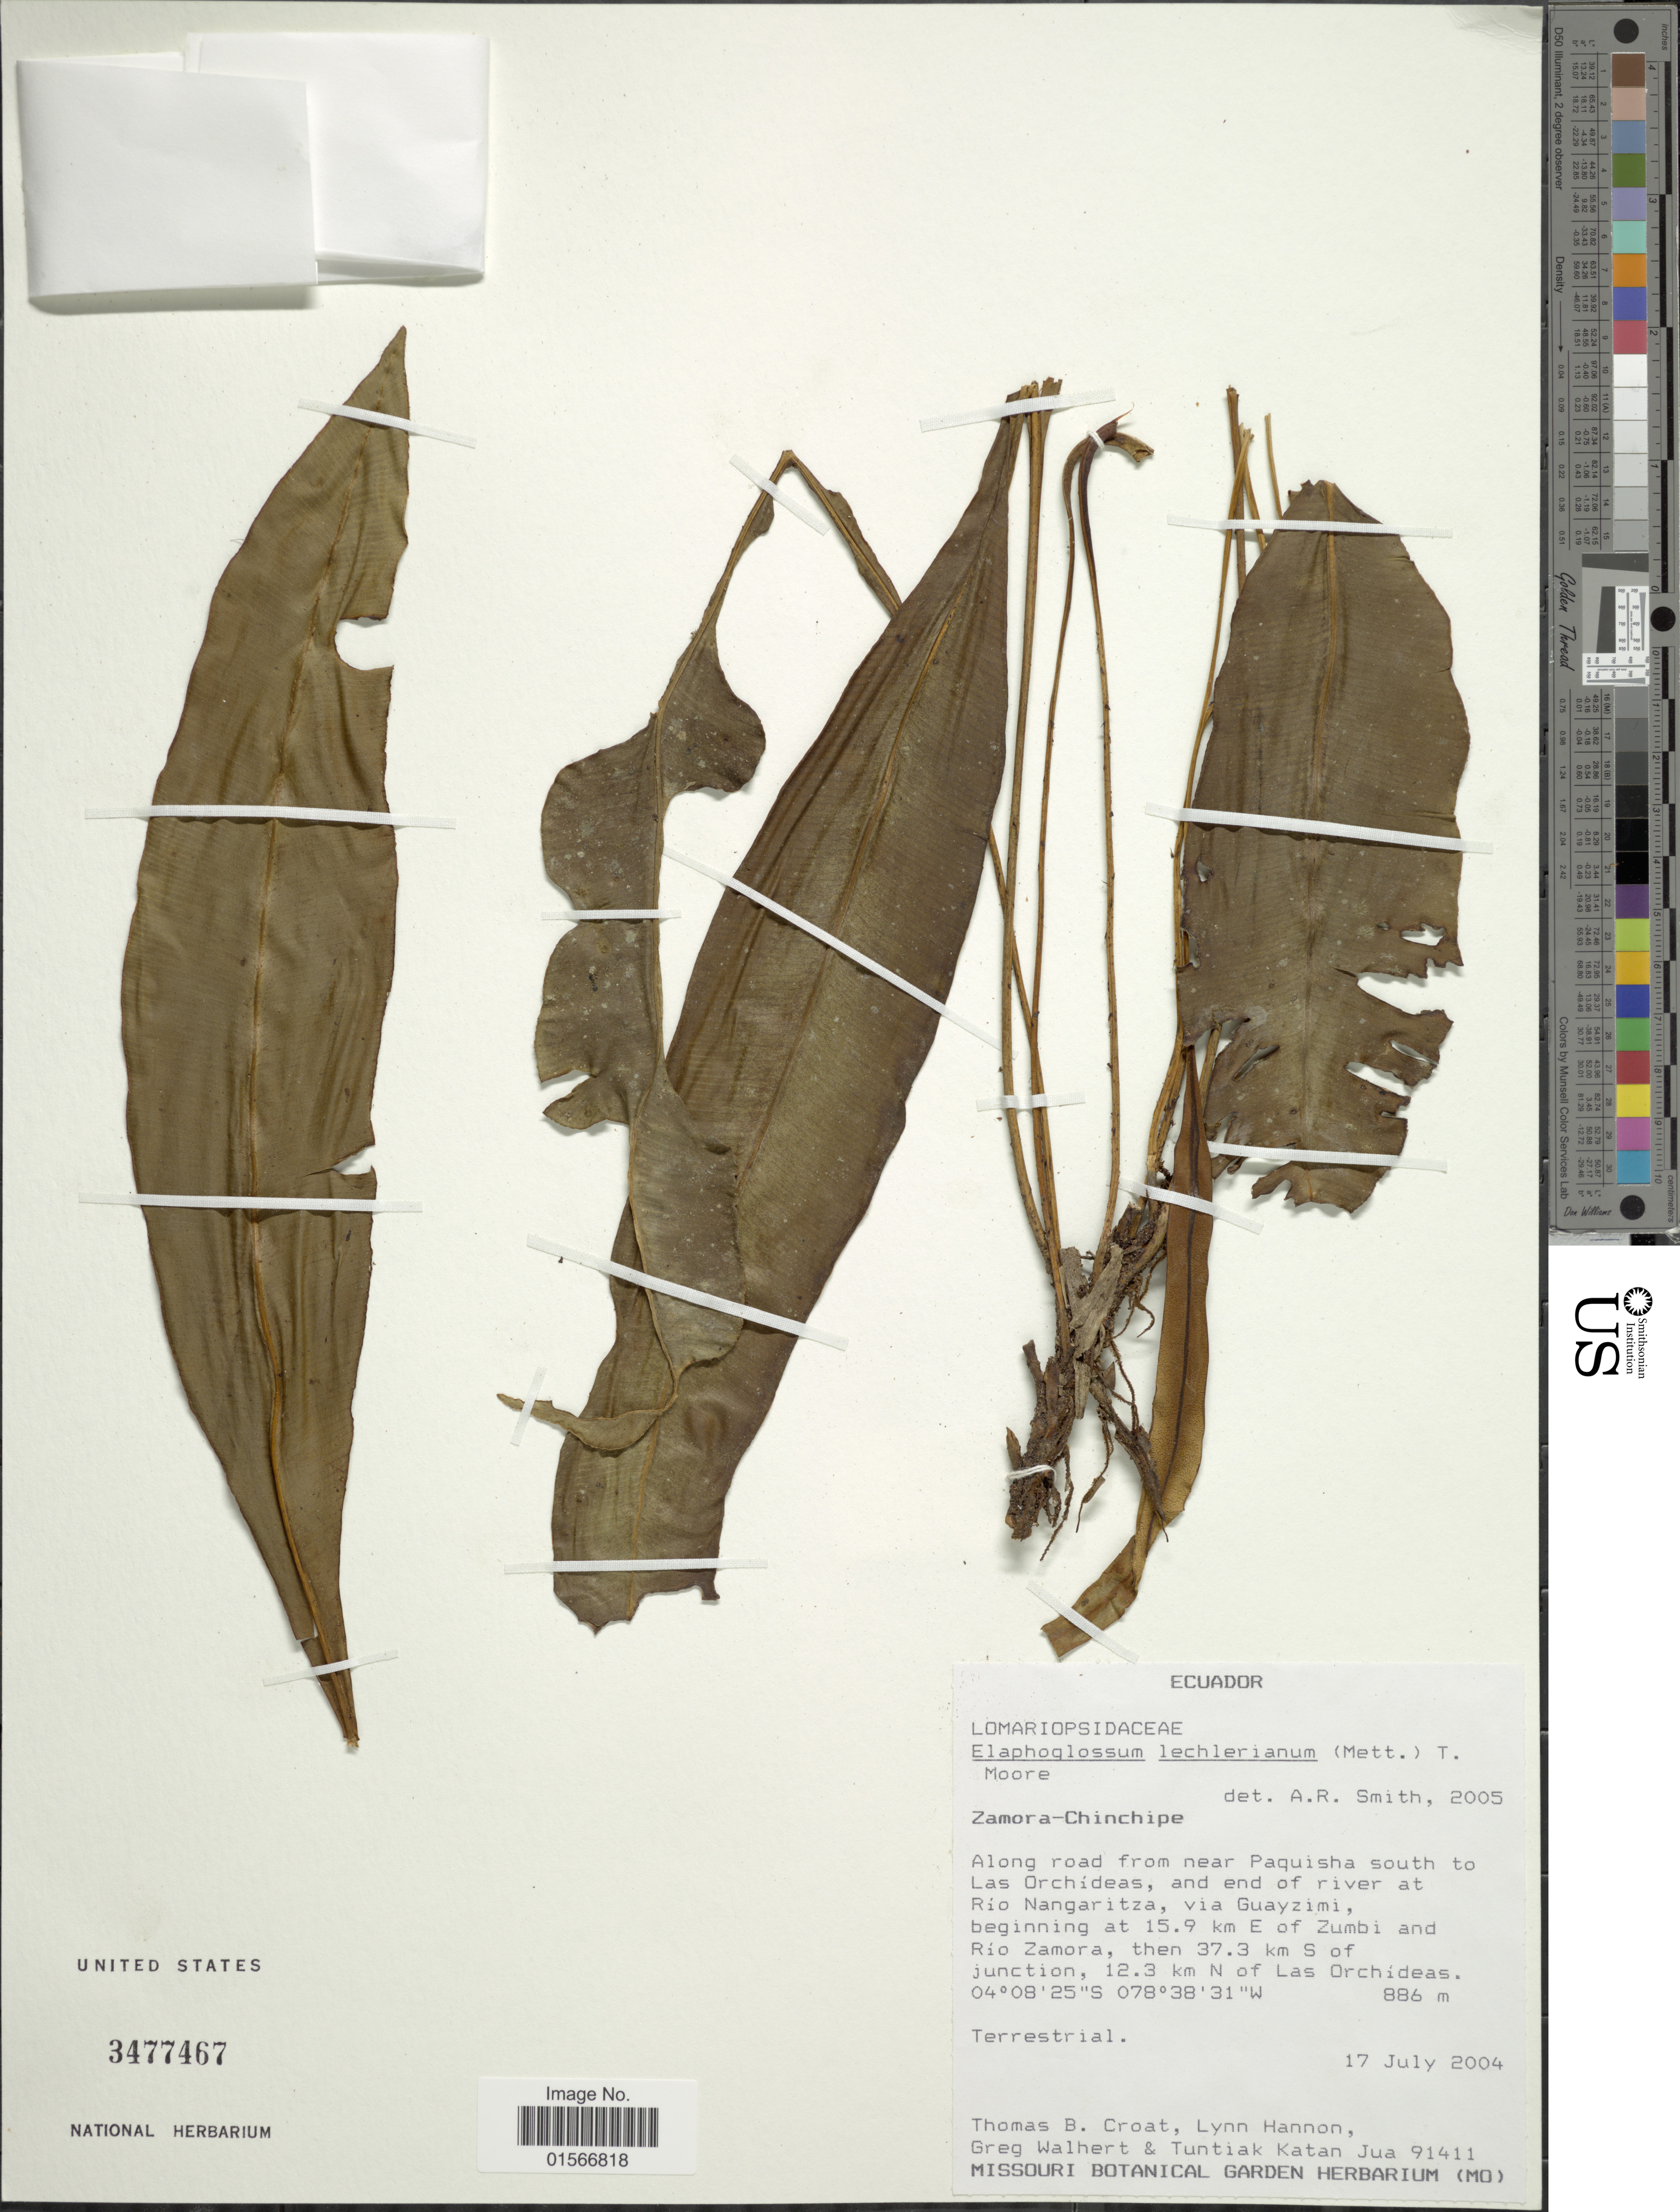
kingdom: Plantae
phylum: Tracheophyta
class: Polypodiopsida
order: Polypodiales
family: Dryopteridaceae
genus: Elaphoglossum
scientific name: Elaphoglossum lechlerianum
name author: (Mett.) T. Moore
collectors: T. B. Croat, L. Hannon, G. Walhert & T. Katan Jua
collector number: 91411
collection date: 2004-07-17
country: Ecuador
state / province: Zamora-Chinchipe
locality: Along road from near Paquisha south of Las Orchídeas, and end of river at Río Nangaritza, via Guayazimi, beginning at 15.9 km E. of Zumbi and Río Zamora, then 37.3 km S. of junction, 12.3 km N of Las Orchideas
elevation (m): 886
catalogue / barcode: US 3477467